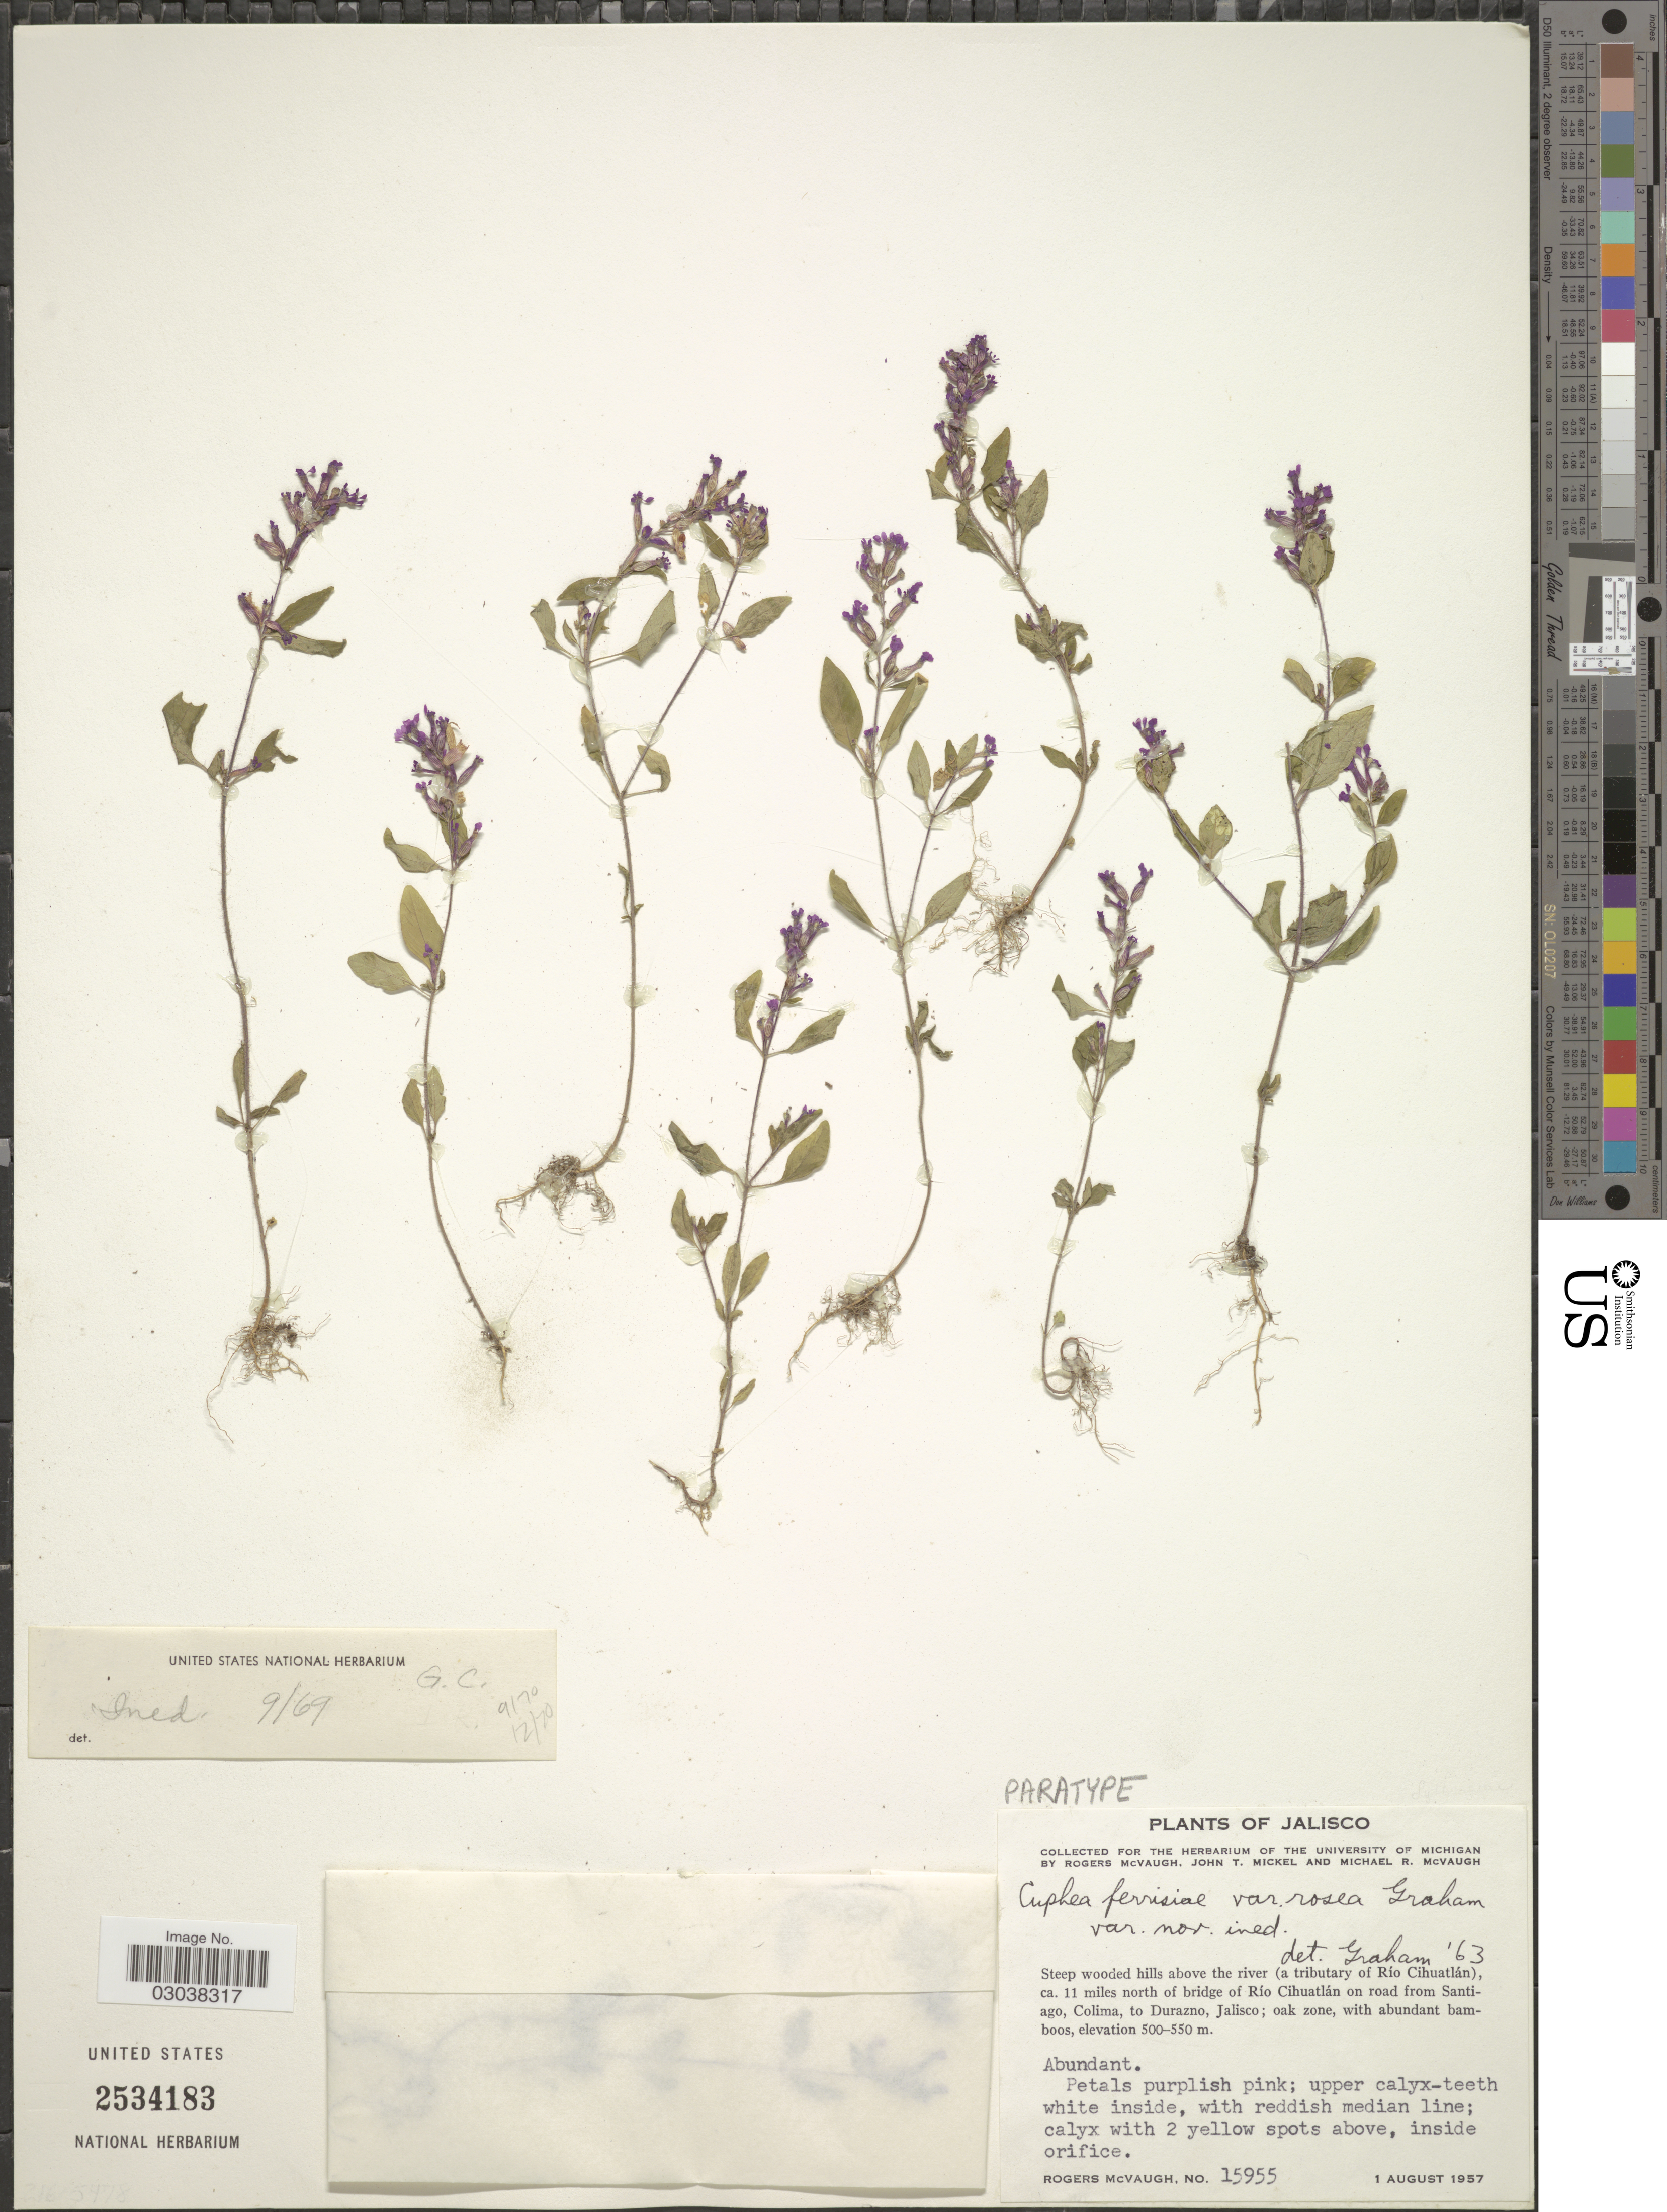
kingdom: Plantae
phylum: Tracheophyta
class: Magnoliopsida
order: Myrtales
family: Lythraceae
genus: Cuphea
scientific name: Cuphea ferrisiae var. rosea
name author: Bacig.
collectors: R. McVaugh, J. T. Mickel & M. R. McVaugh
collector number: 15955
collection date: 1957-08-01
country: Mexico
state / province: Jalisco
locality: Steep wooded hills above the river (a tributary of Río Cihuatlán), ca. 11 miles north of bridge of Río Cihuatlán on road from Santiago, Colima, to Durazno.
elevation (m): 500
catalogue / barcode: US 2534183